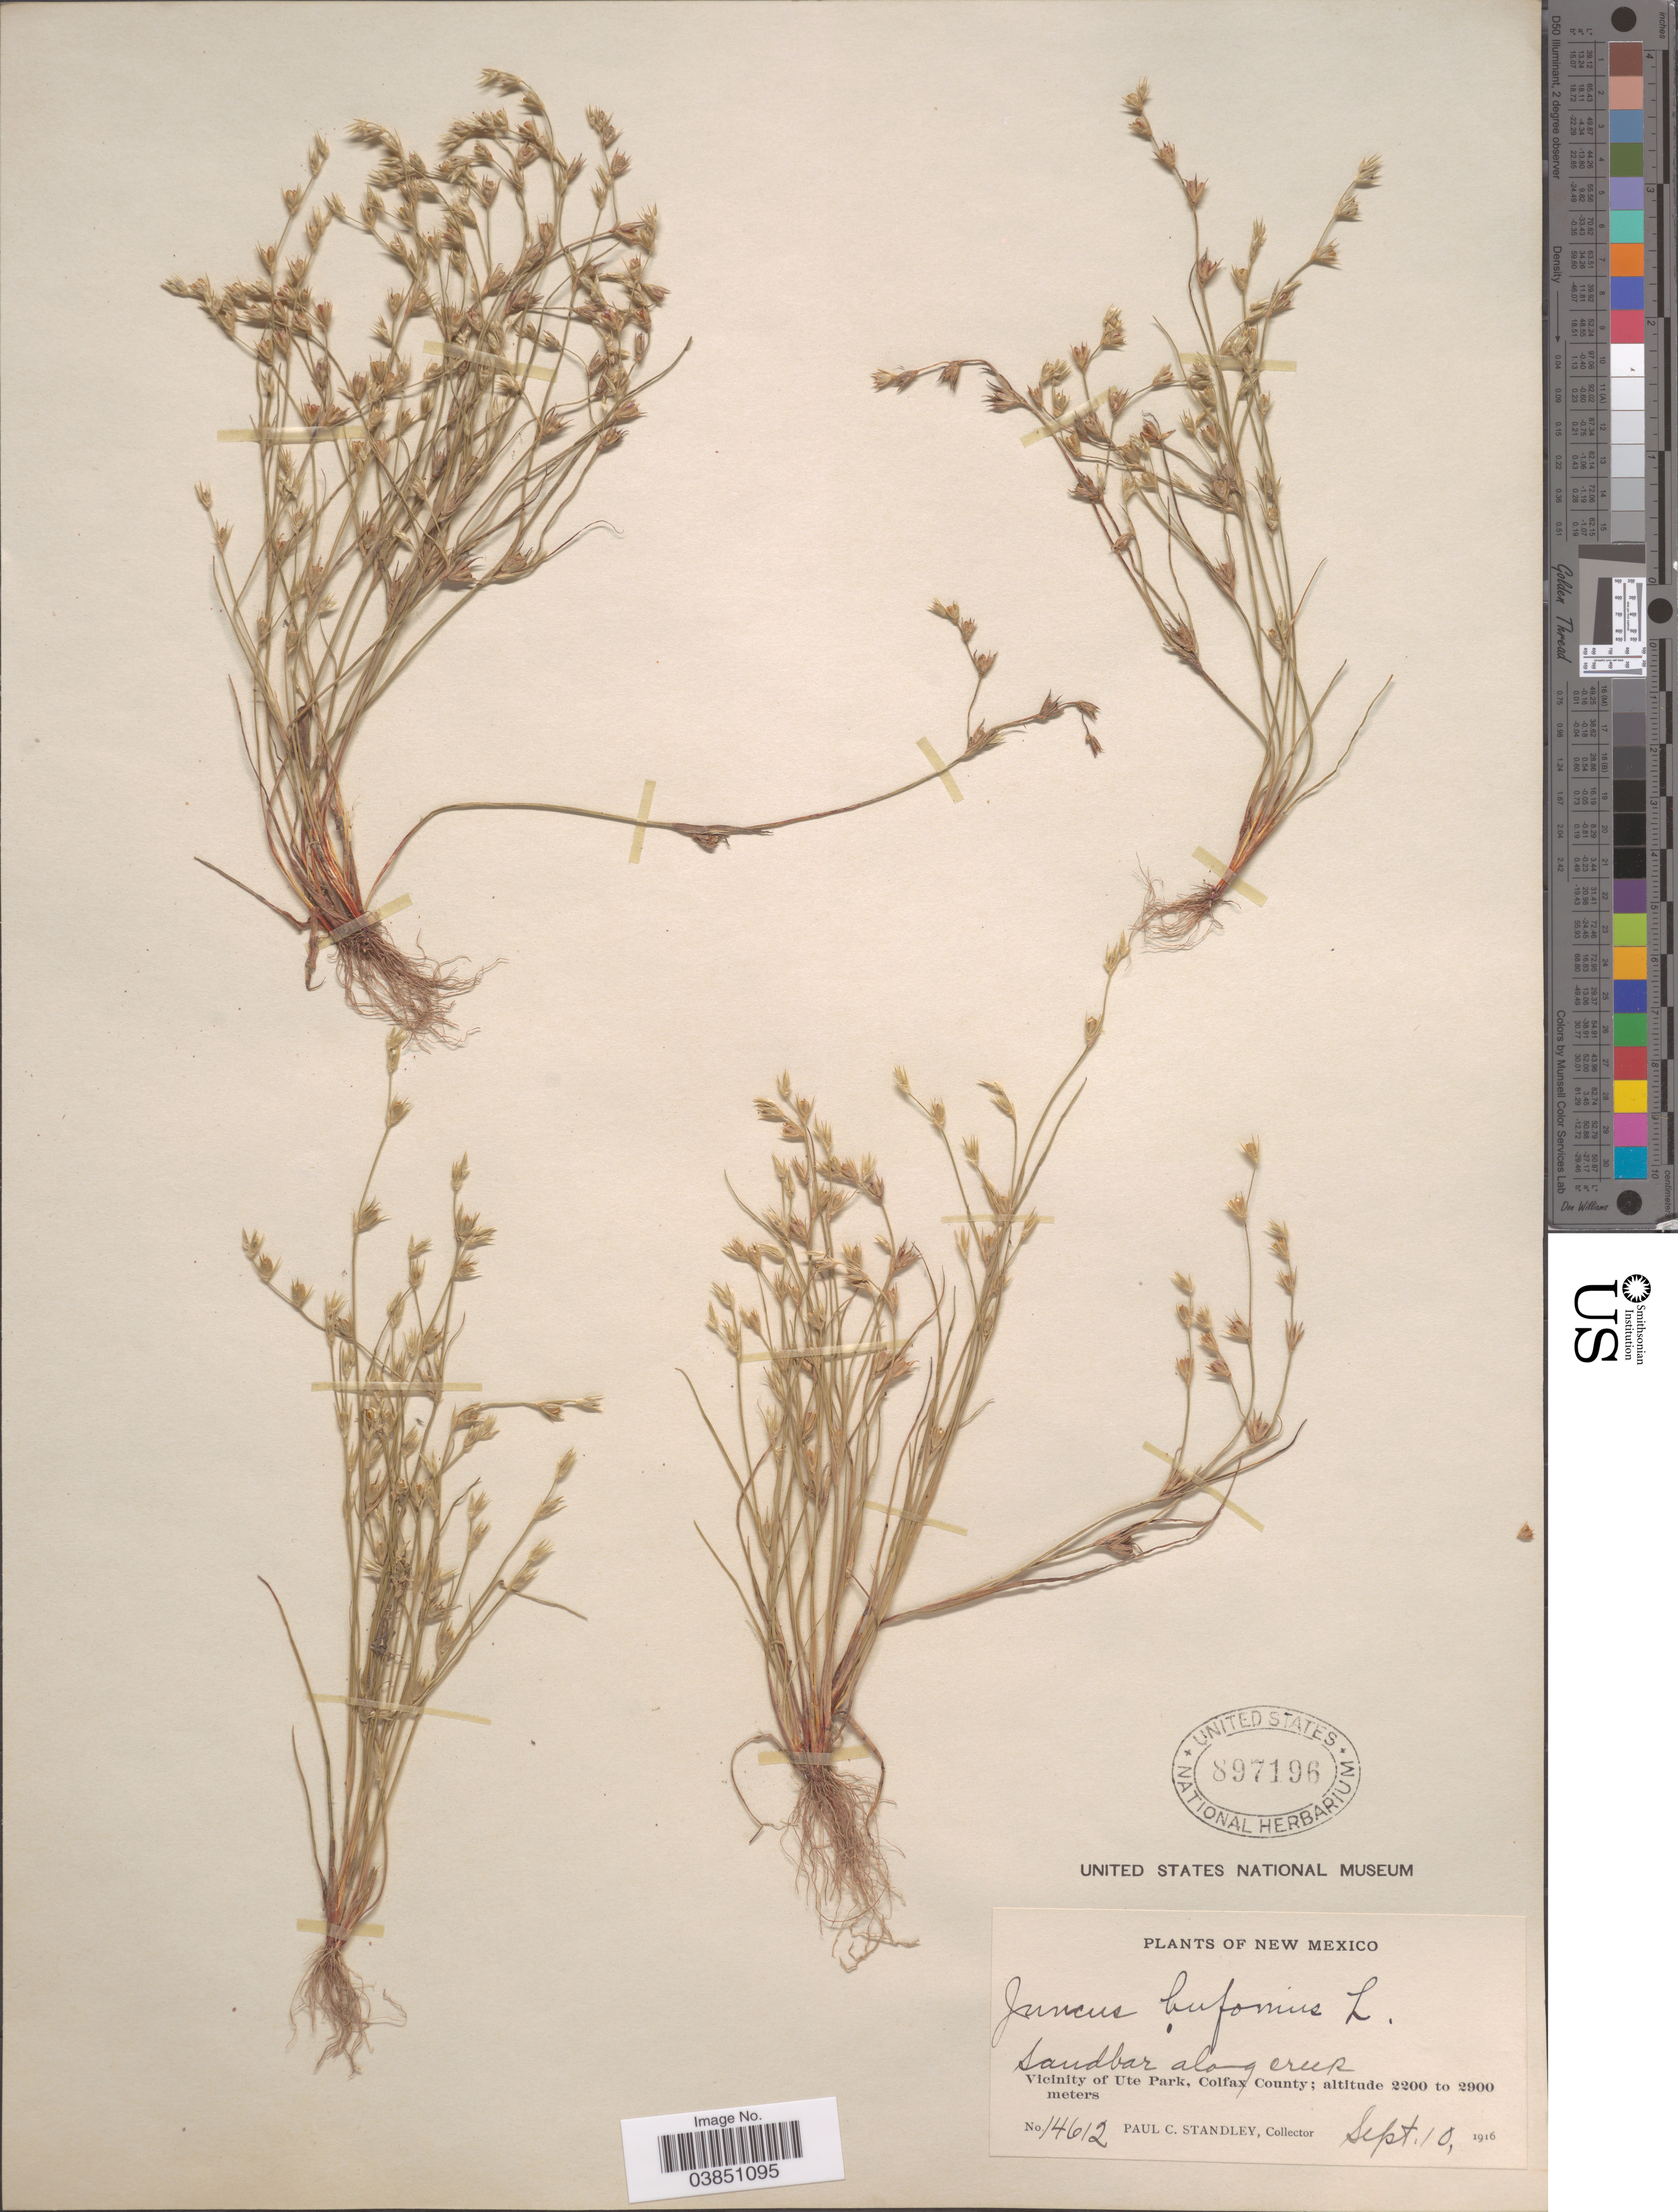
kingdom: Plantae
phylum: Tracheophyta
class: Liliopsida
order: Poales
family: Juncaceae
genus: Juncus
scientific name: Juncus bufonius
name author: L.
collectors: P. C. Standley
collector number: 14612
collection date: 1916-09-10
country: United States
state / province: New Mexico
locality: Vicinity of Ute Park, Colfax County.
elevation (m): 2200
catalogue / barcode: US 897196